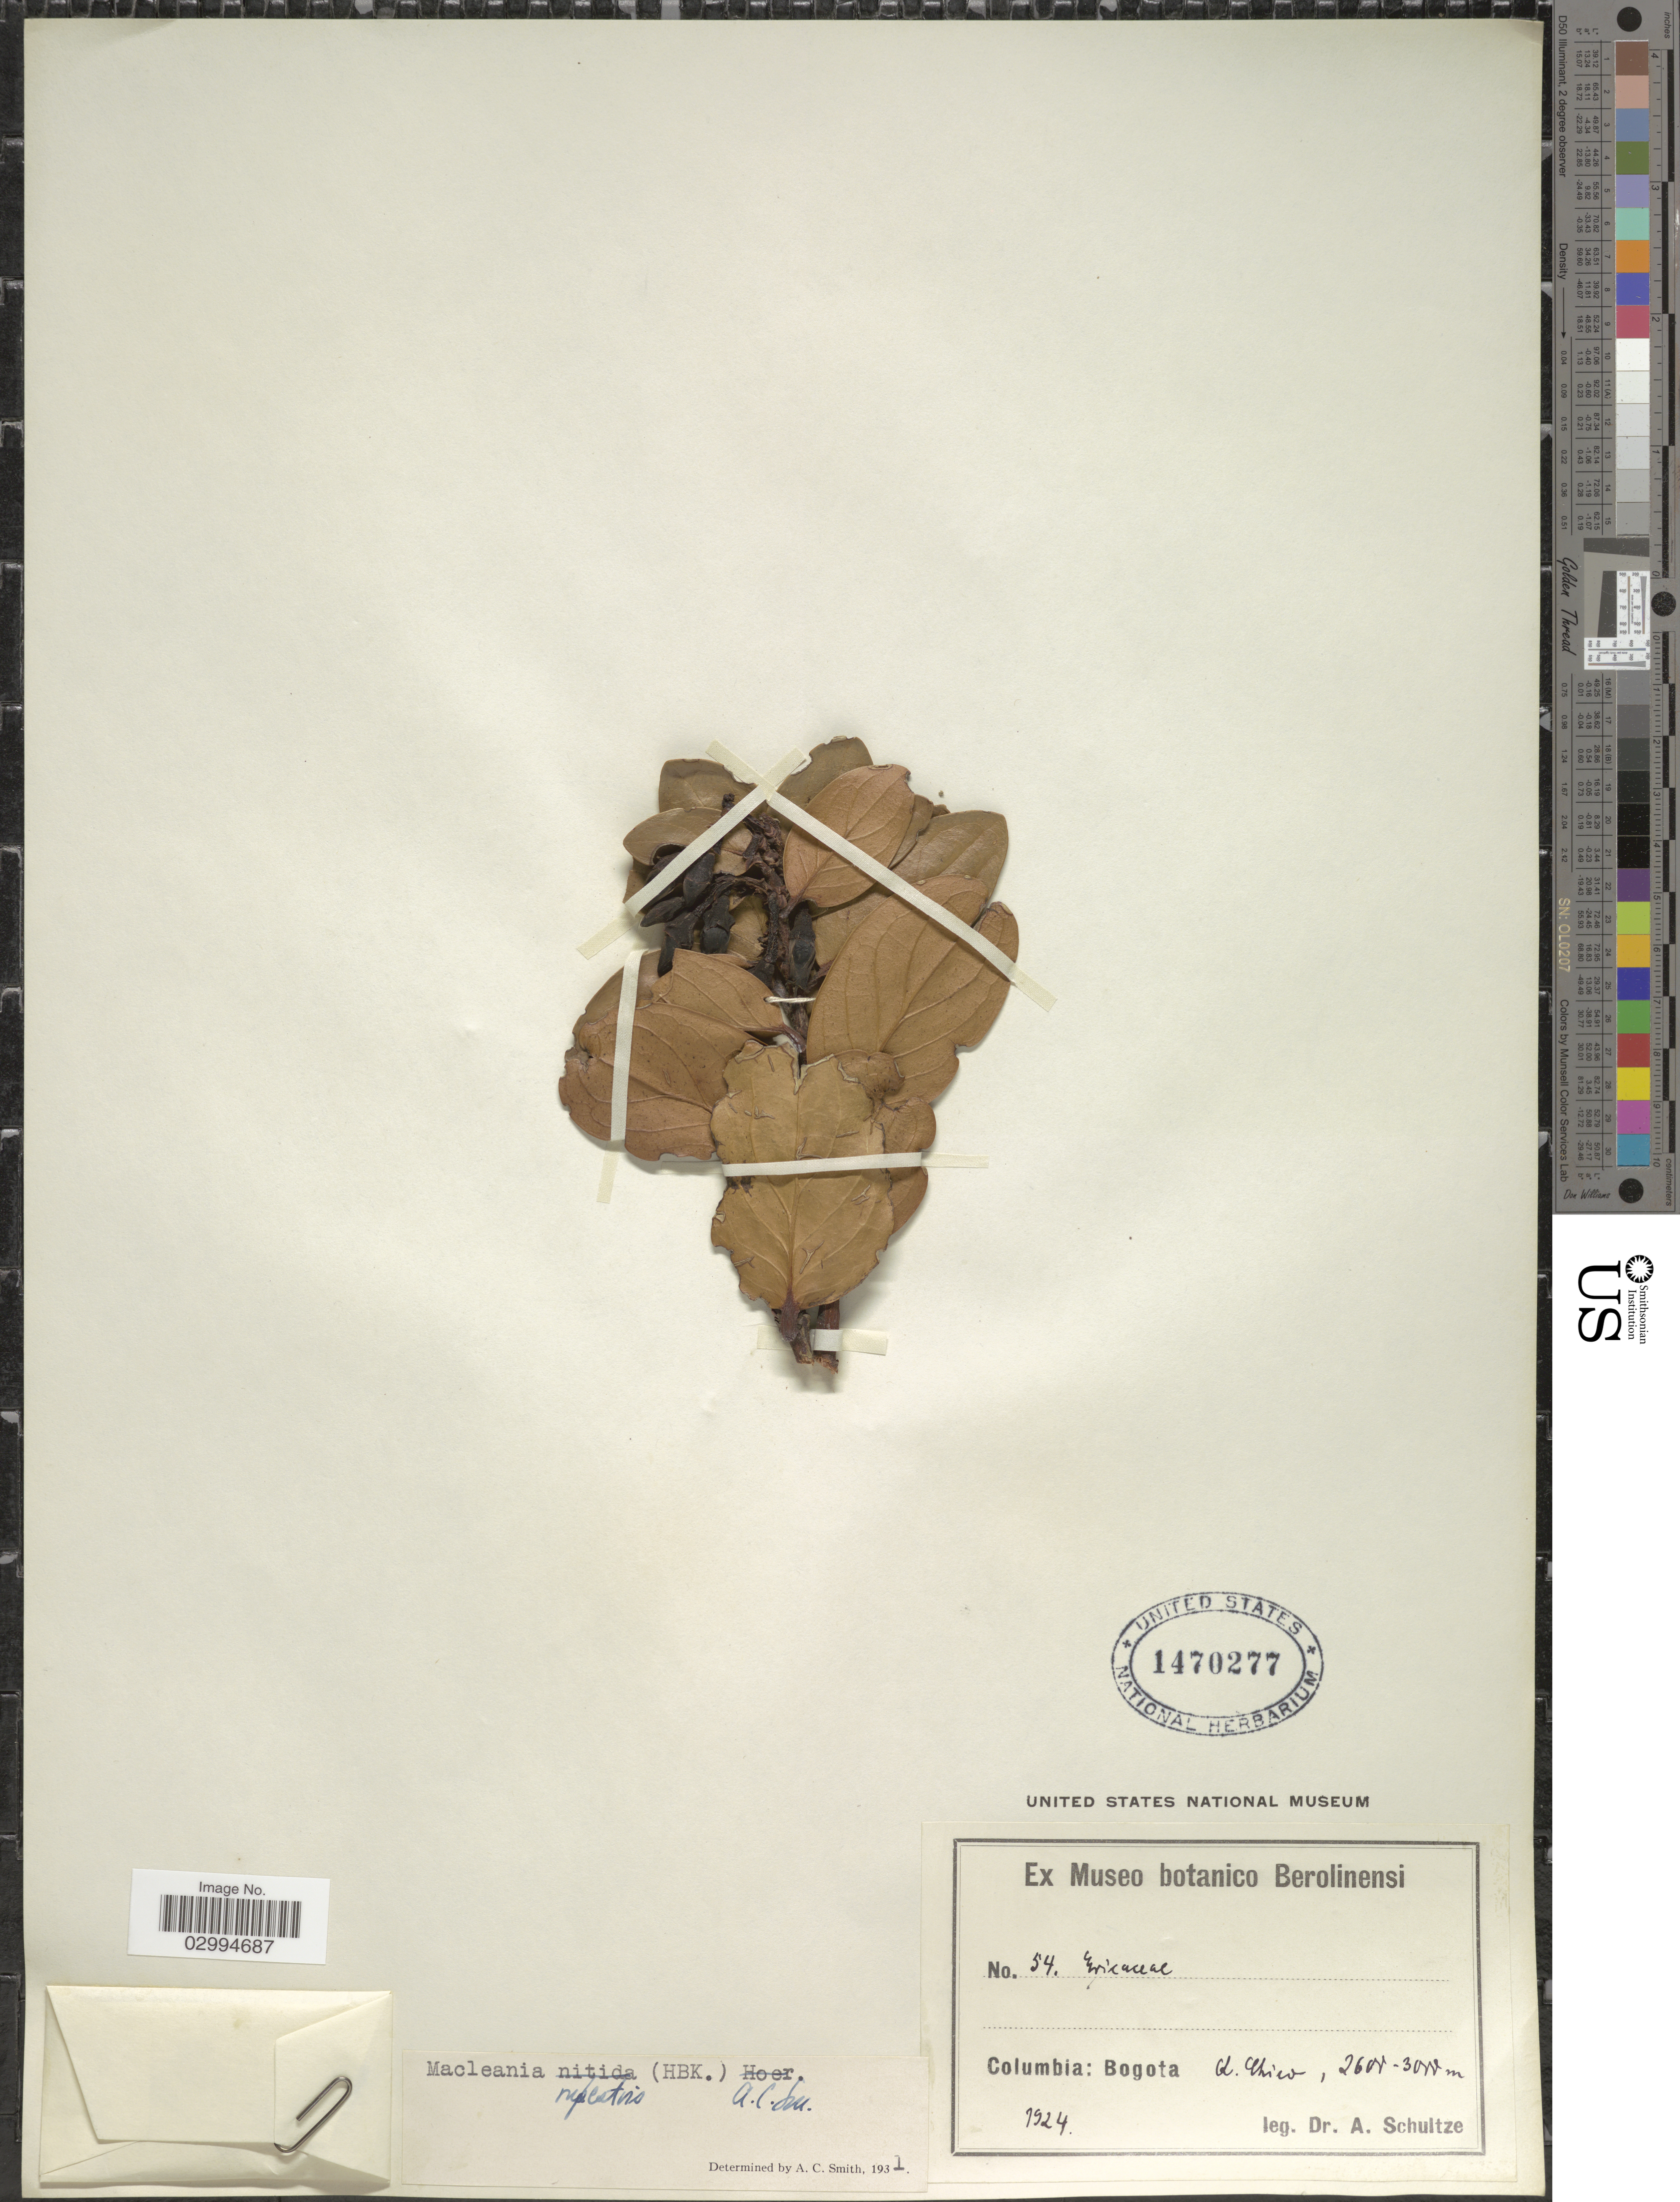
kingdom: Plantae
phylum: Tracheophyta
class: Magnoliopsida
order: Ericales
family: Ericaceae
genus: Macleania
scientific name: Macleania rupestris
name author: (Kunth) A.C. Sm.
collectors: A. Schultze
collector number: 54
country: Colombia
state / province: Bogota D.C.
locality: Q. Chico. Bogota.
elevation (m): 2600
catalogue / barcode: US 1470277